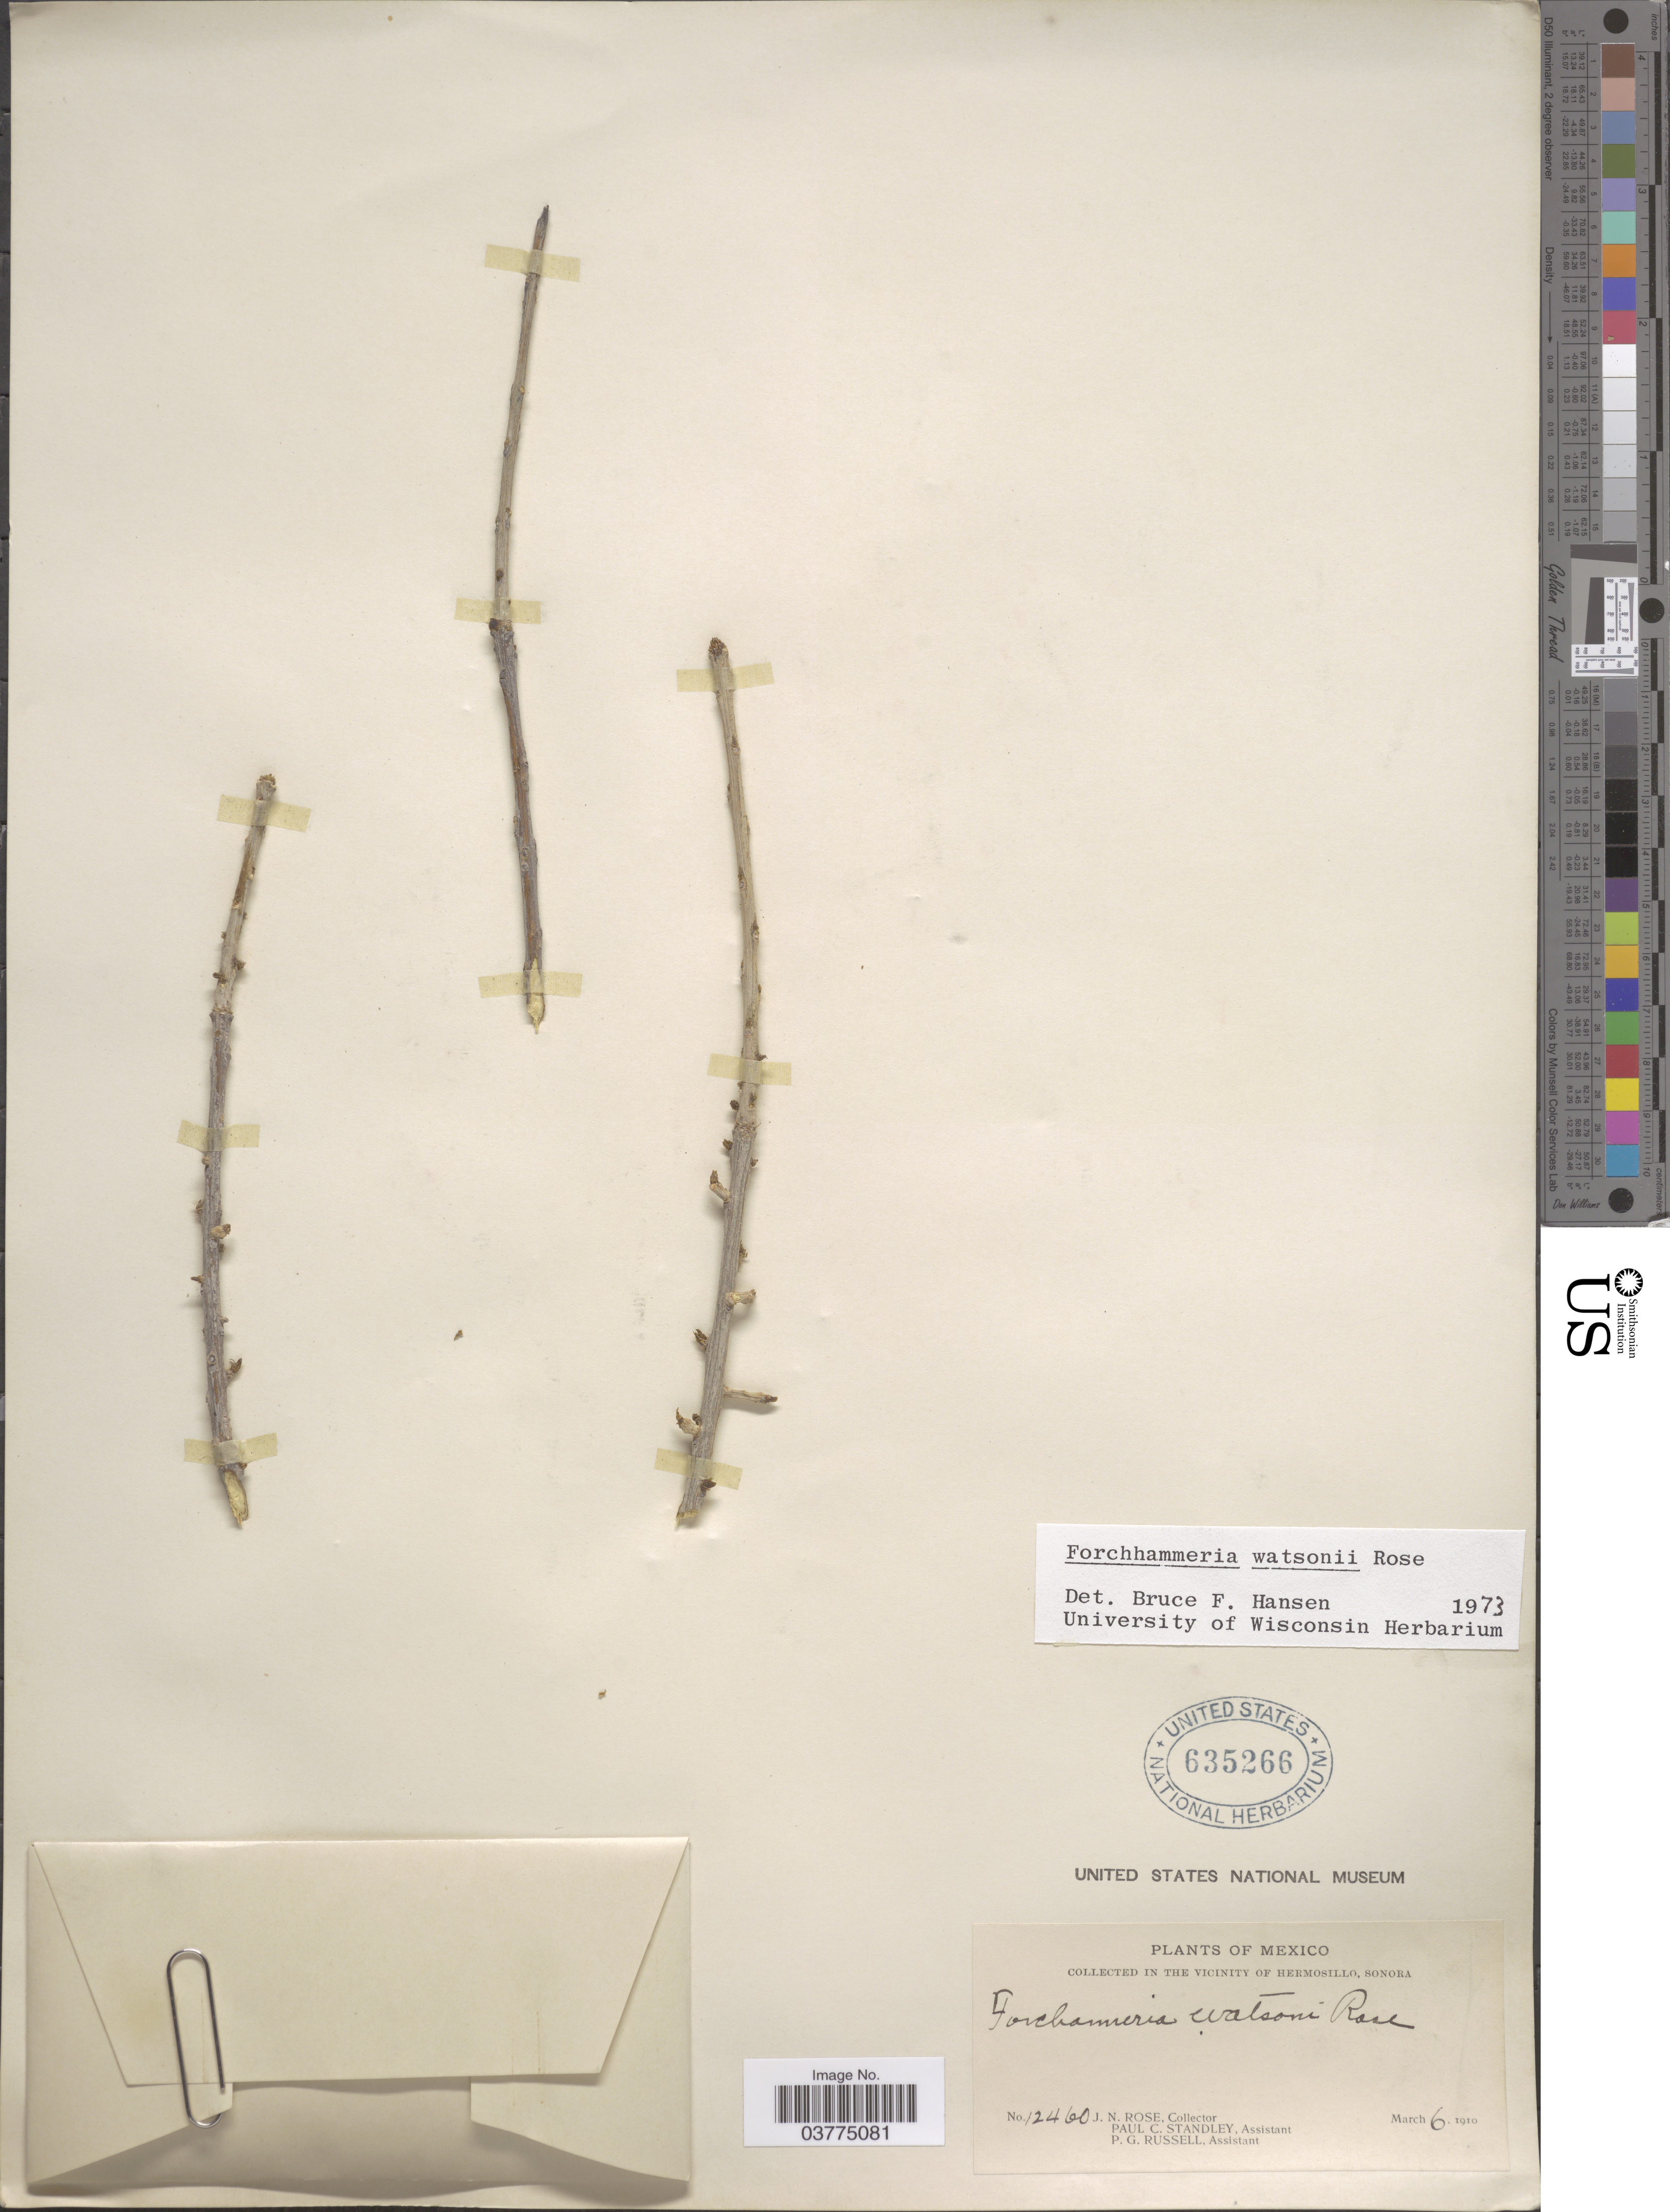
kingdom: Plantae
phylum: Tracheophyta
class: Magnoliopsida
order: Brassicales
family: Stixaceae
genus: Forchhammeria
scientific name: Forchhammeria watsonii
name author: Rose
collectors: J. N. Rose, P. C. Standley & P. G. Russell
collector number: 12460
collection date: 1910-03-06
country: Mexico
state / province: Sonora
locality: In the vicinity of Hermosillo.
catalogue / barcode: US 635266